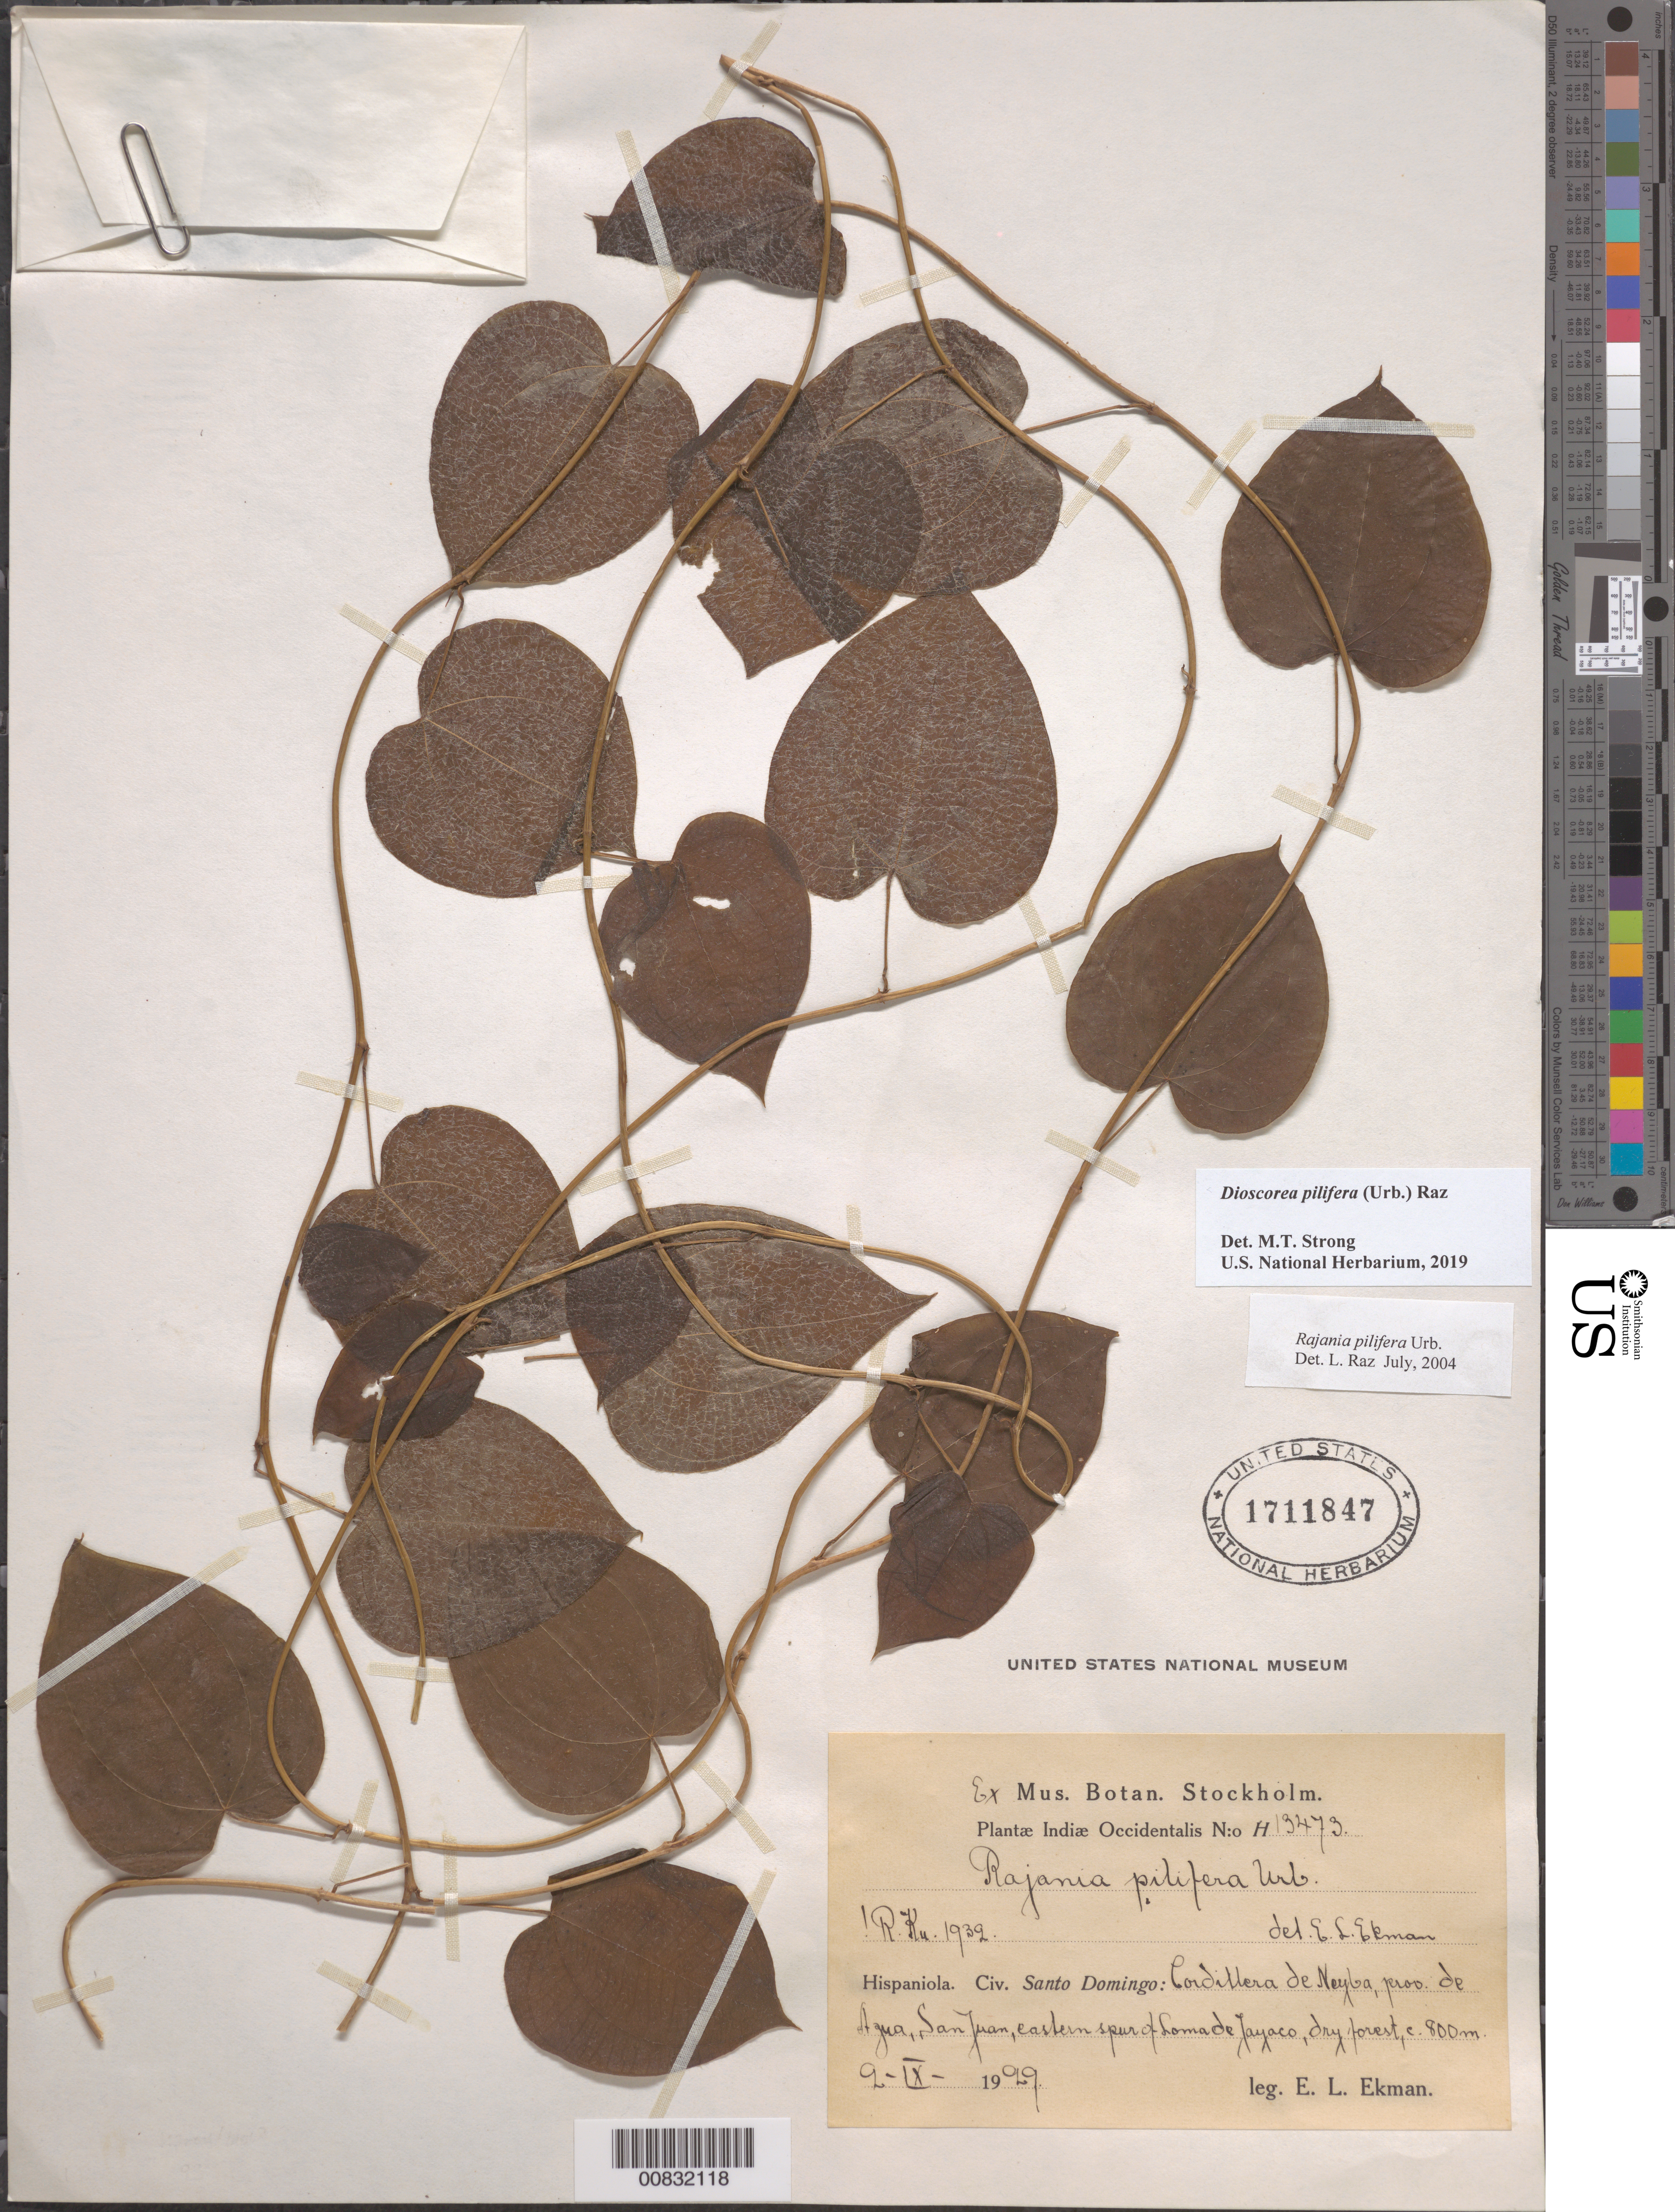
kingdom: Plantae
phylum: Tracheophyta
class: Liliopsida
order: Dioscoreales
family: Dioscoreaceae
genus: Dioscorea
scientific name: Dioscorea pilifera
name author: (Urb.) Raz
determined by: Strong, M. T., (US), Smithsonian Institution - National Museum of Natural History (UNITED STATES)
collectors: E. L. Ekman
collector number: H 13473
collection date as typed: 02 Sep 1929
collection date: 1929-09-02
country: Dominican Republic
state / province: Azua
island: Hispaniola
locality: Cordillera de Neyba, San Juan, eastern spur of Loma de Jayaco.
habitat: Dry forest.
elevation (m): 800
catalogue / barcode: US 1711847